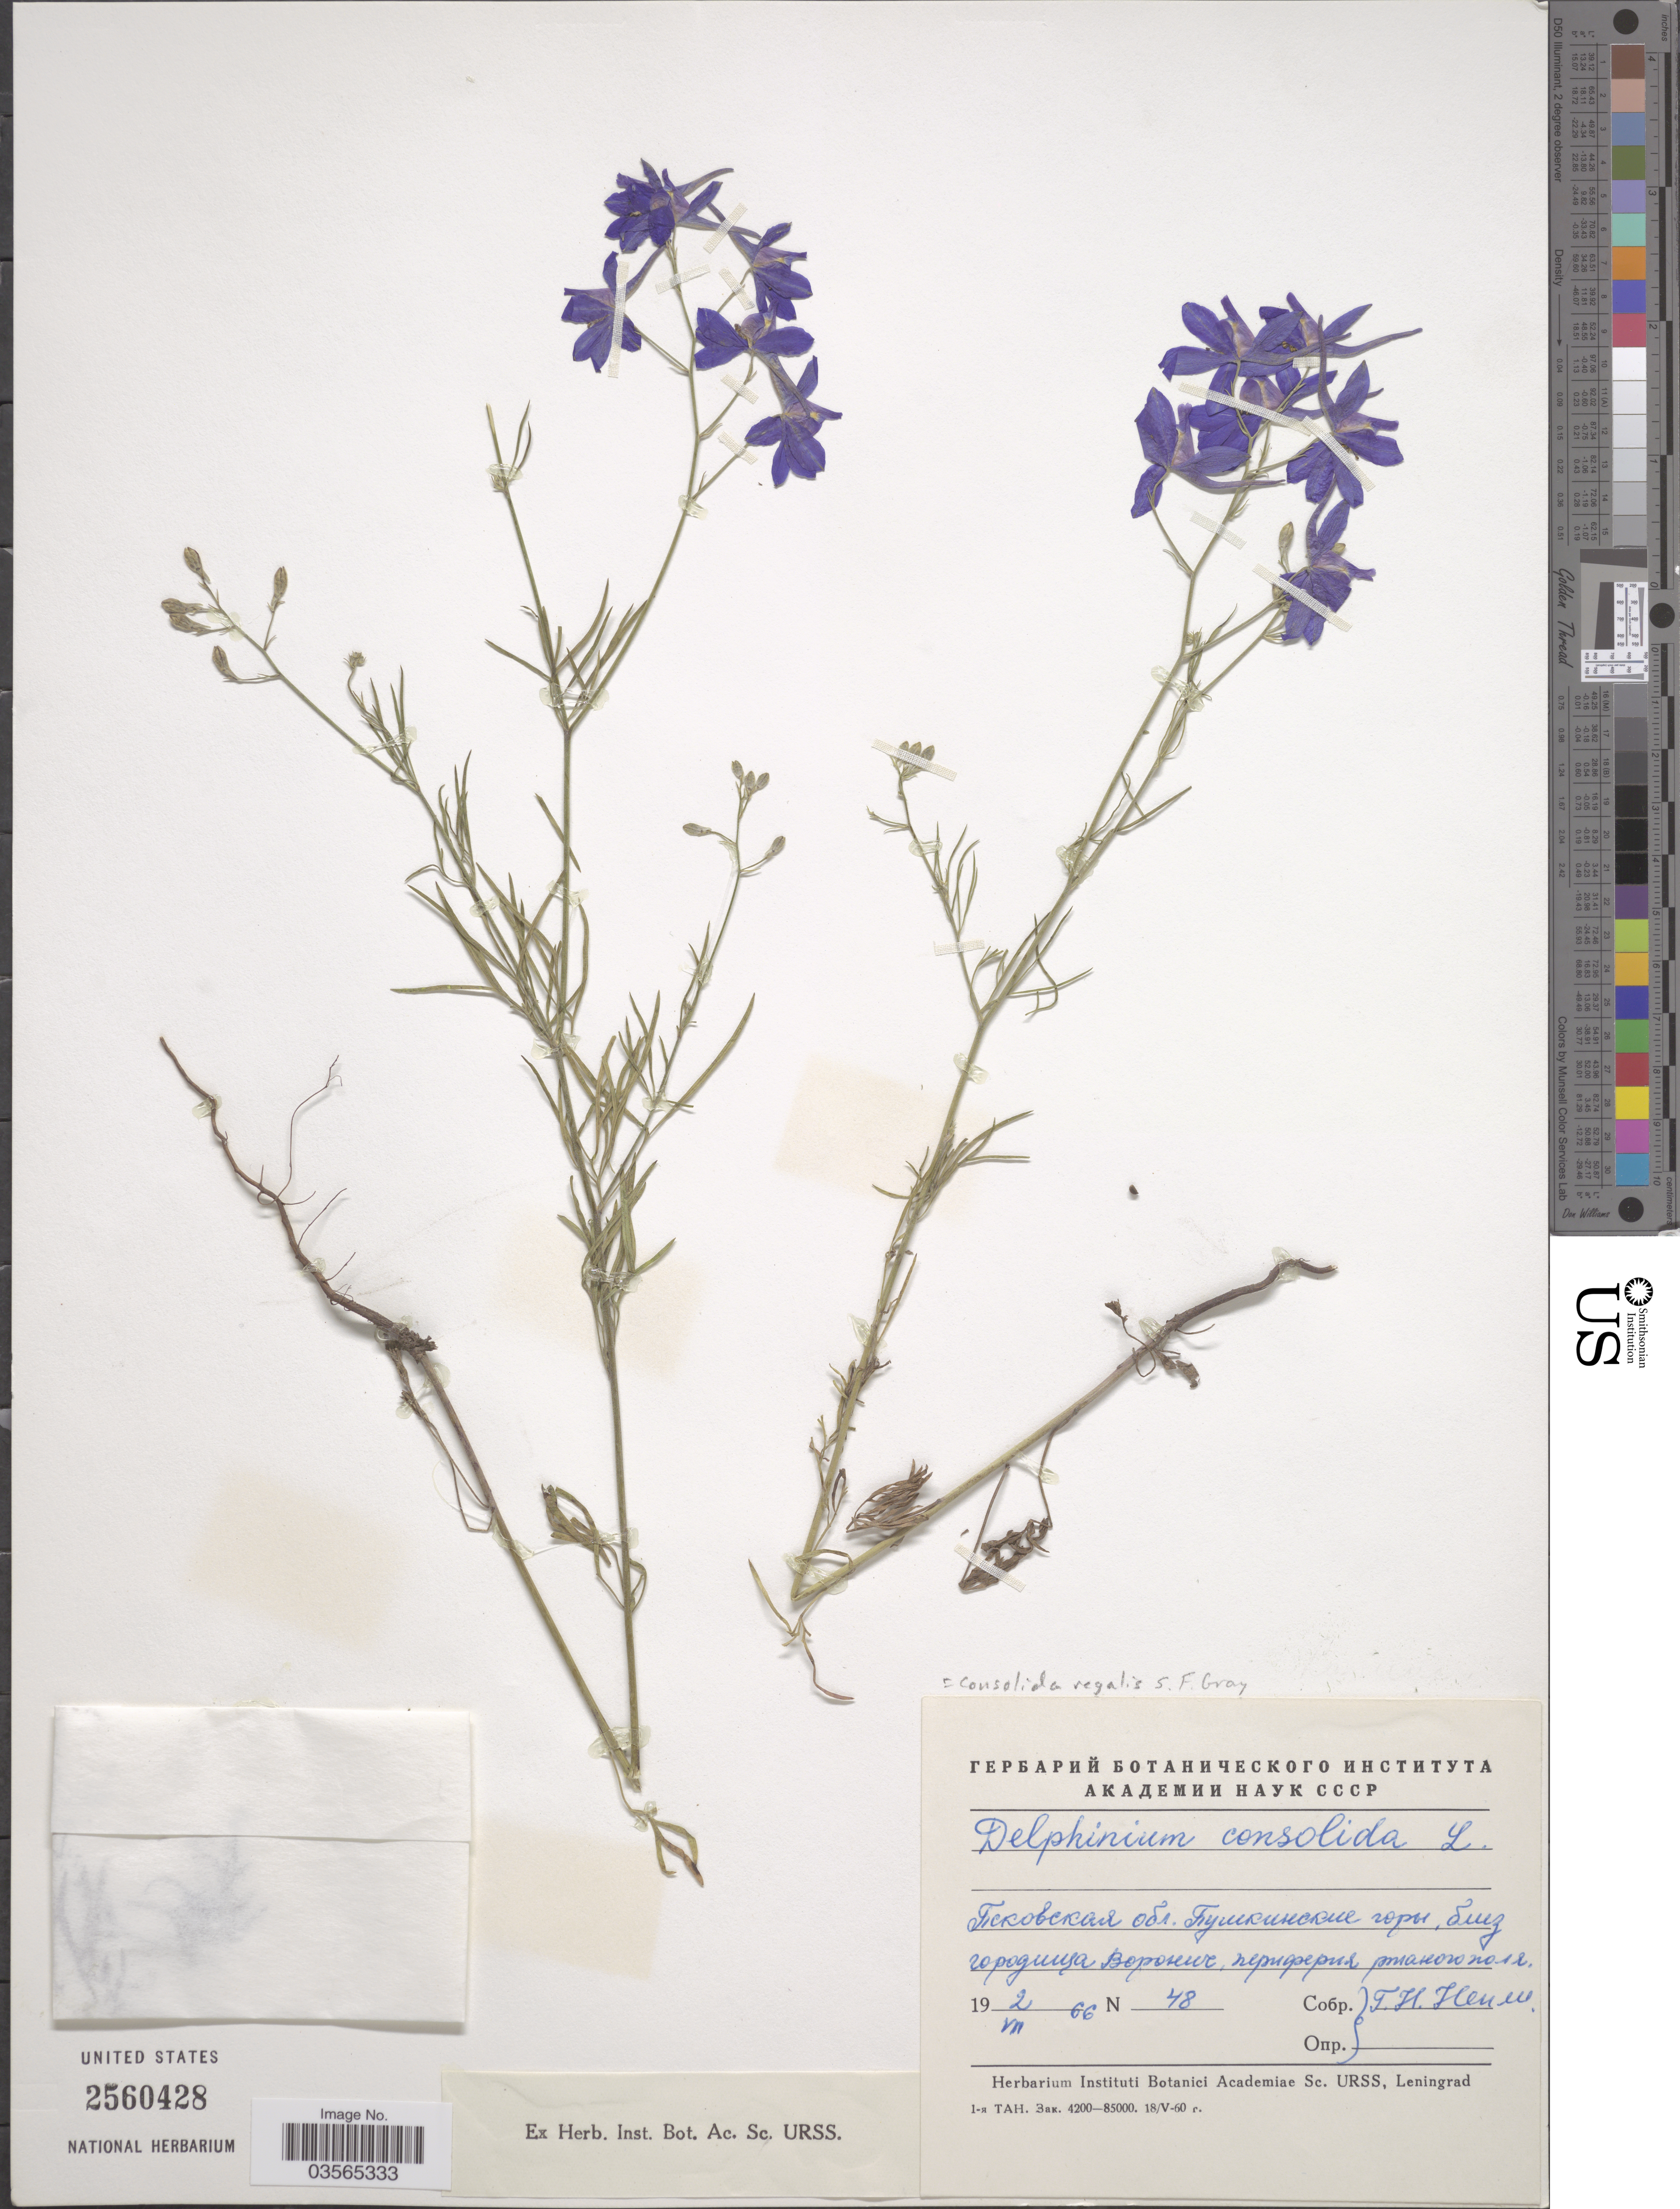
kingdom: Plantae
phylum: Tracheophyta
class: Magnoliopsida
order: Ranunculales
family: Ranunculaceae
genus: Delphinium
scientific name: Delphinium consolida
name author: L.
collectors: G. Nepli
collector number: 48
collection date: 1966-07-02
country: Russian Federation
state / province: Pskov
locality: Pushkinskie Gory, near Voronich.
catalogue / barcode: US 2560428